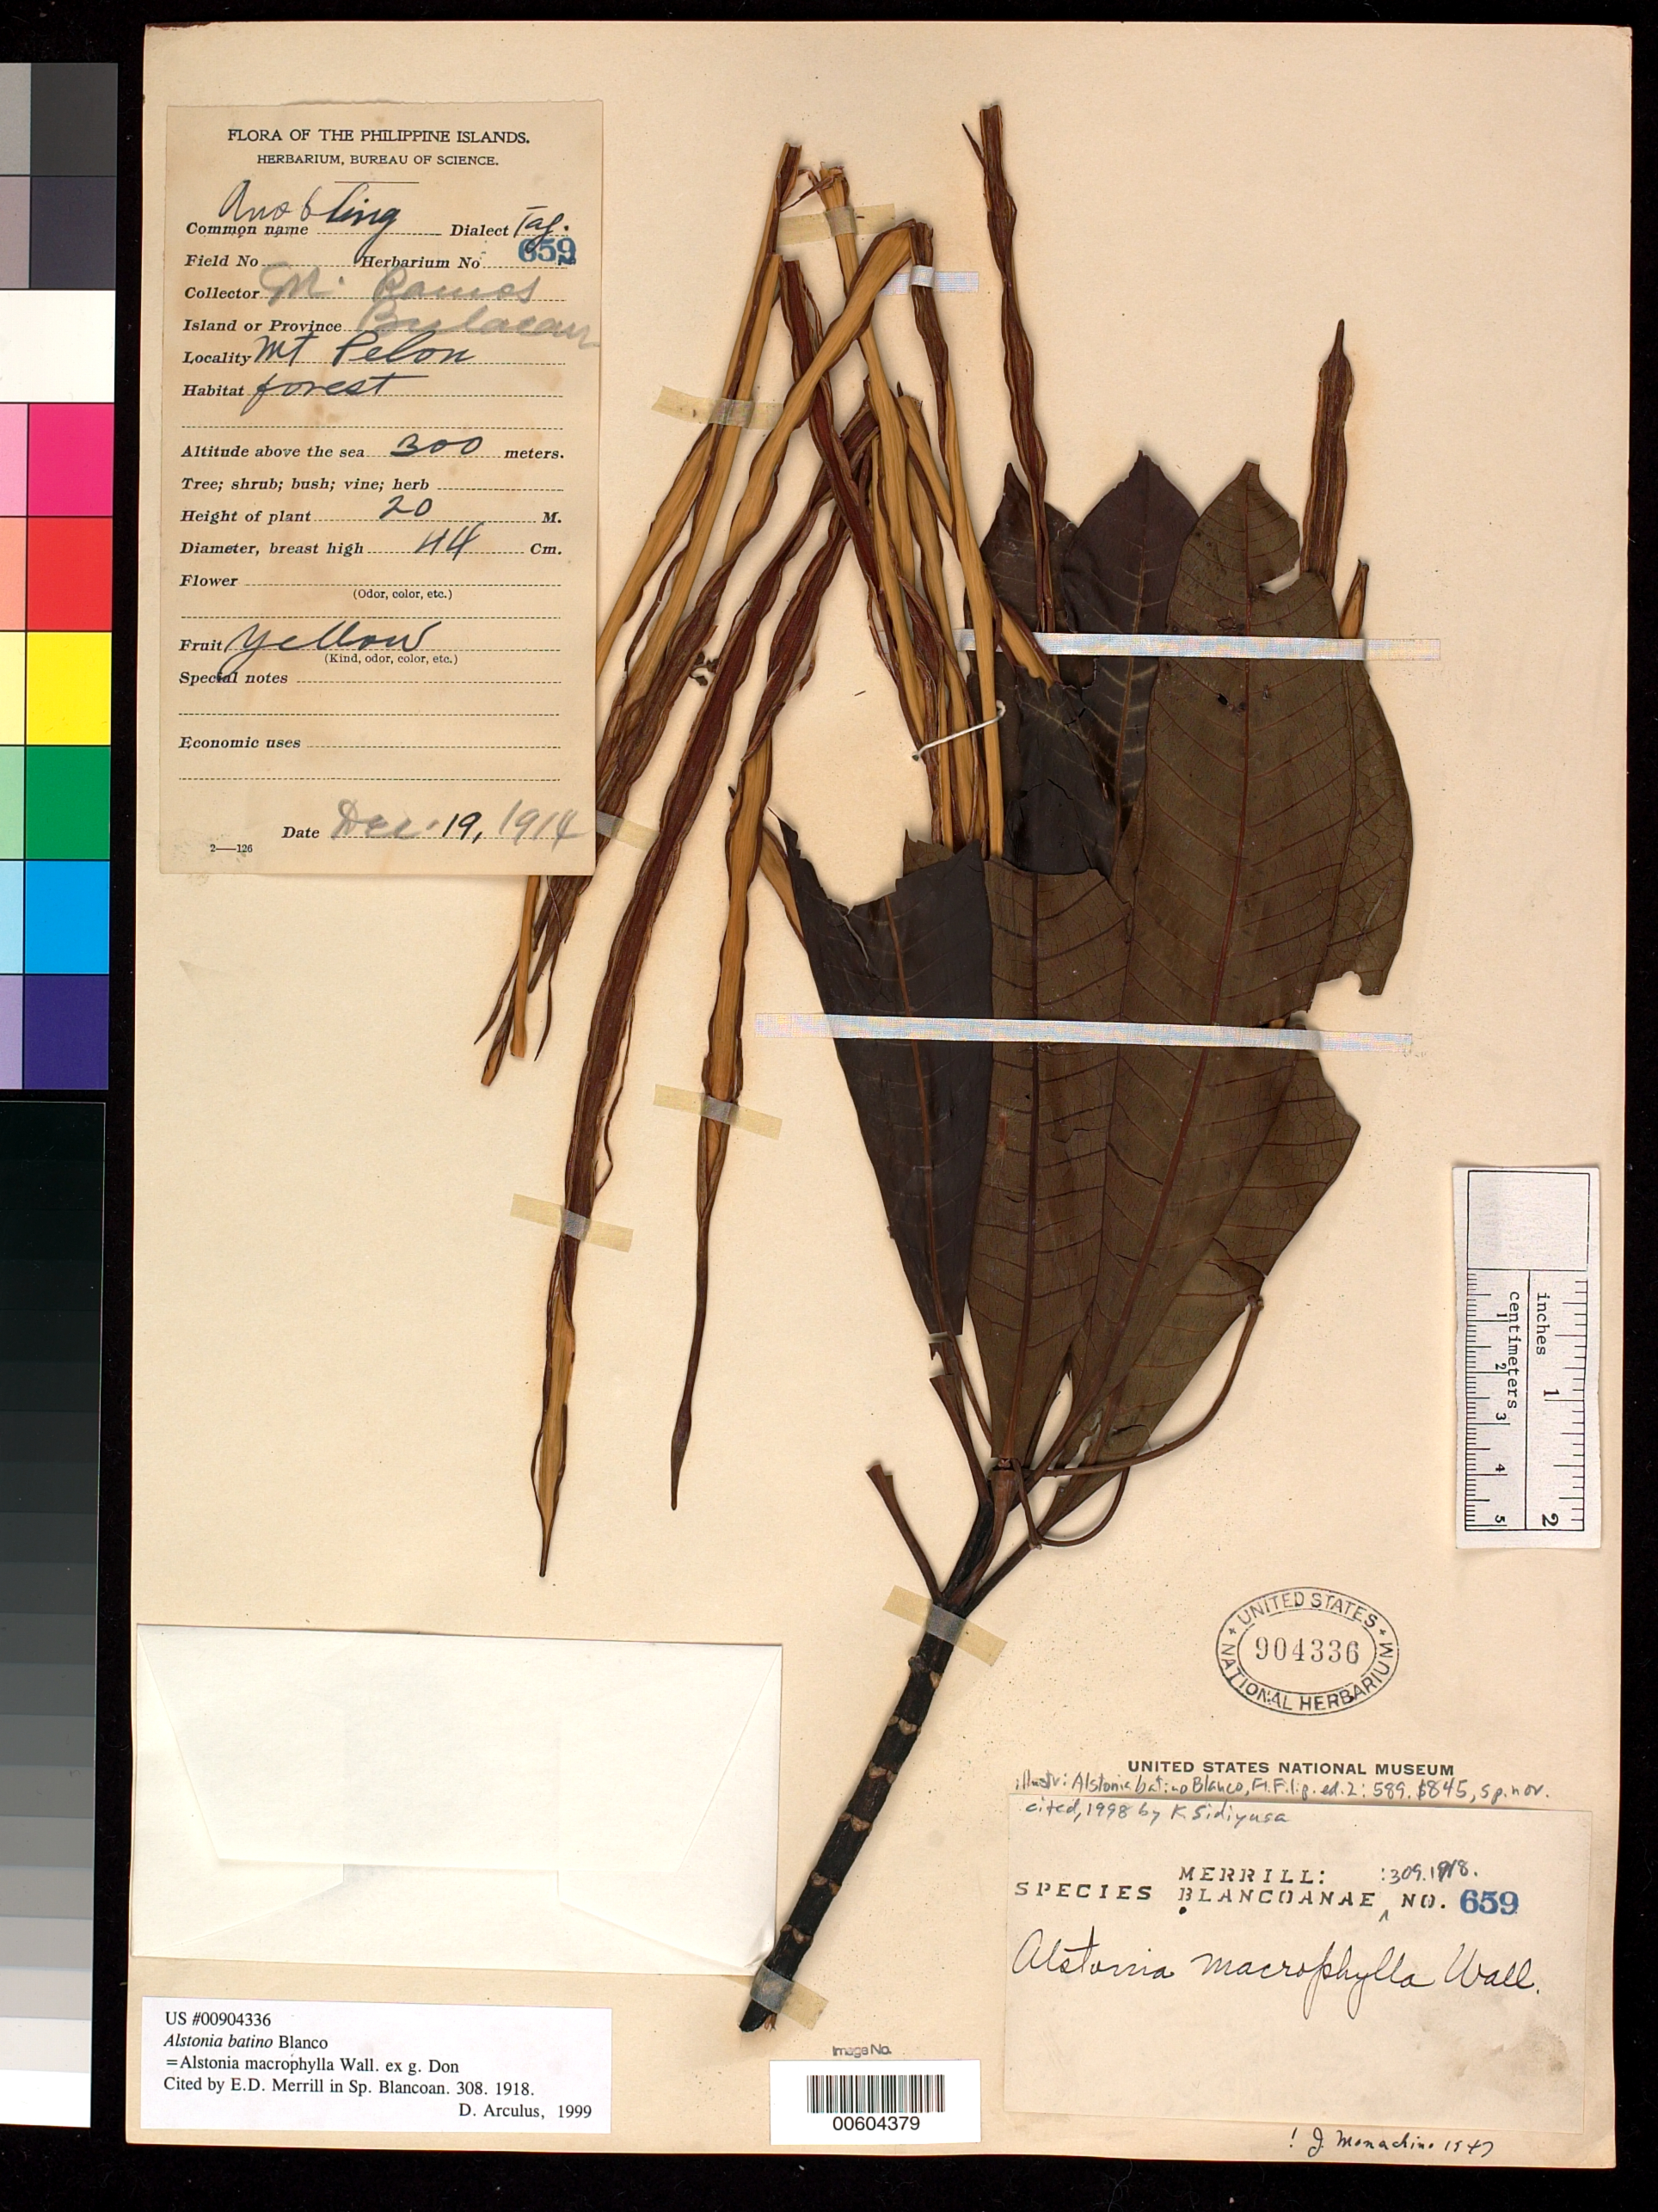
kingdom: Plantae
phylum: Tracheophyta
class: Magnoliopsida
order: Gentianales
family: Apocynaceae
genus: Alstonia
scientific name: Alstonia macrophylla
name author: Wall. ex G. Don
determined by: Sidiyasa, K.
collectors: M. Ramos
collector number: Sp. Blancoan. 0659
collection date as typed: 19 Dec 1914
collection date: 1914-12-19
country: Philippines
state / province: Central Luzon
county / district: Bulacan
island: Luzon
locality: Mt. Pelon.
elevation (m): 300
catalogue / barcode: US 904336